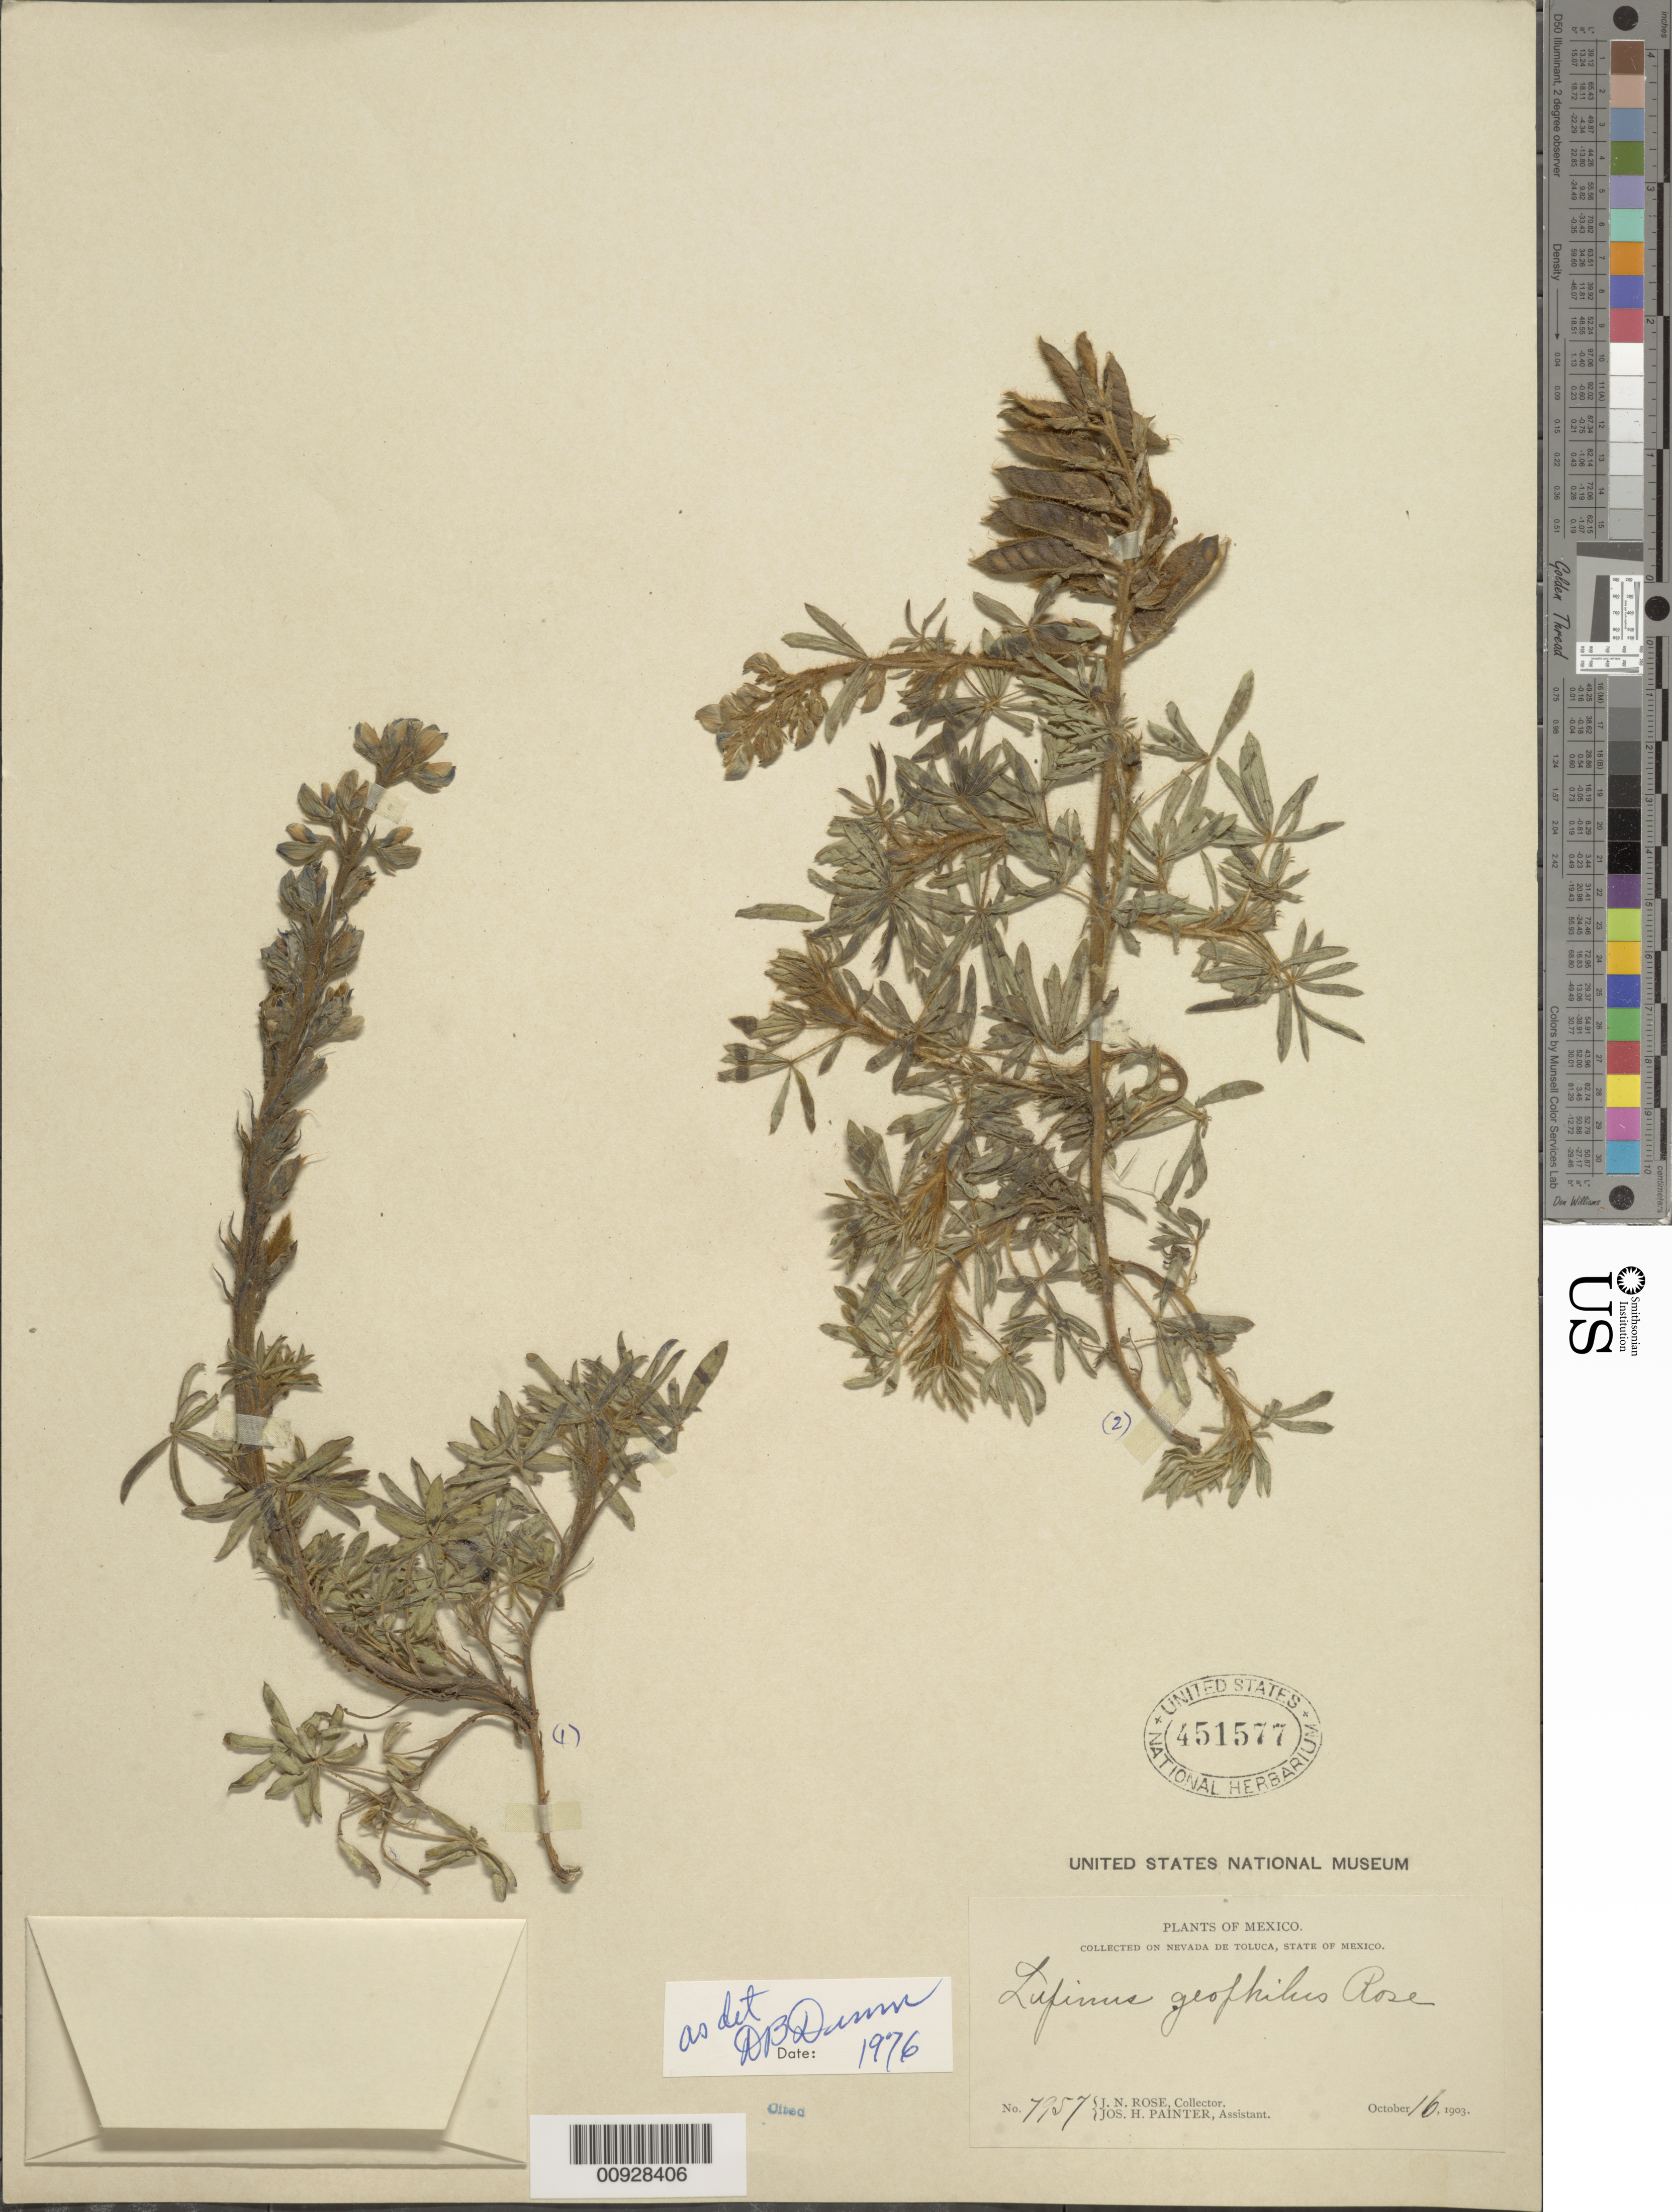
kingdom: Plantae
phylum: Tracheophyta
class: Magnoliopsida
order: Fabales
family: Fabaceae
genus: Lupinus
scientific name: Lupinus geophilus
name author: Rose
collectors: J. N. Rose & J. H. Painter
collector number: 7957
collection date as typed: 16 Oct 1903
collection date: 1903-10-16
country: Mexico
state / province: México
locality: On Nevada [sic] de Toluca, State of Mexico.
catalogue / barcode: US 451577